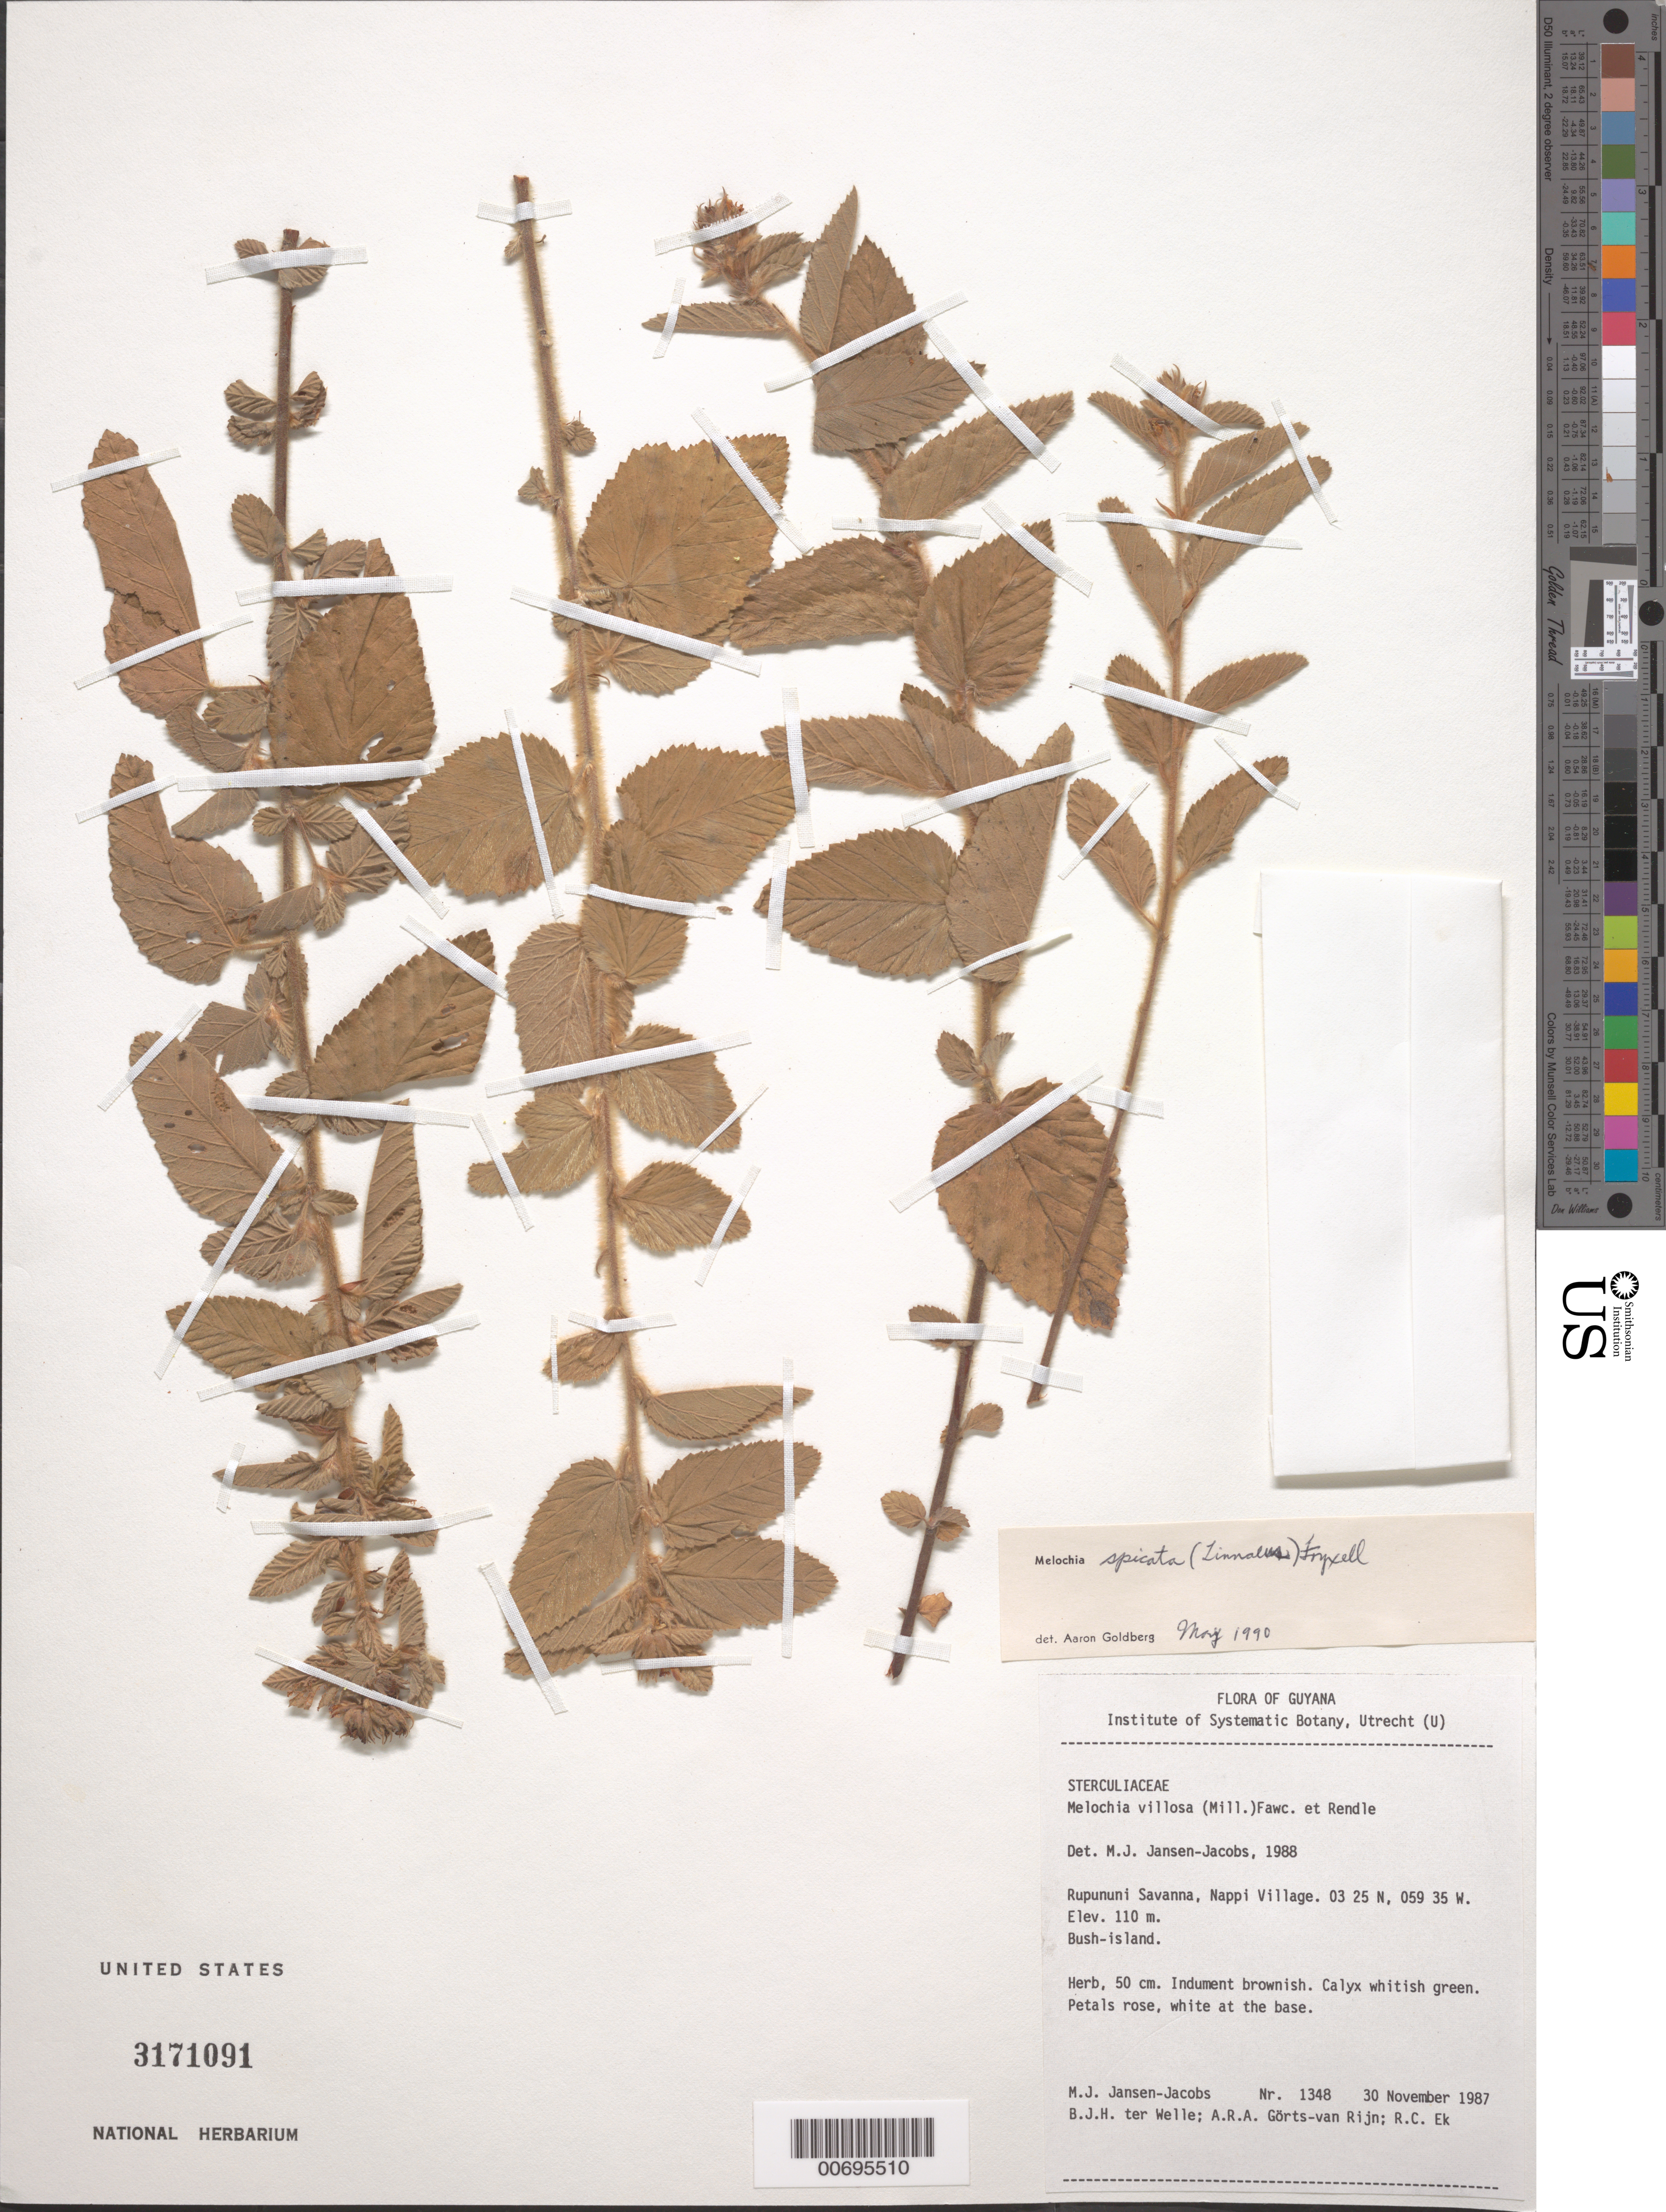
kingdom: Plantae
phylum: Tracheophyta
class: Magnoliopsida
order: Malvales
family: Malvaceae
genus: Melochia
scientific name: Melochia spicata var. spicata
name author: (L.) Fryxell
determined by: Dorr, L. J., (BOT), Smithsonian Institution - National Museum of Natural History (UNITED STATES)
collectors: M. J. Jansen-Jacobs, B. Welle, A. .R. A. Görts-van Rijn & R. C. Ek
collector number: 1348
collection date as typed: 30-Nov-87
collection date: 1987-11-30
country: Guyana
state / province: U. Takutu-U. Essequibo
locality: Nappi Village, Rupununi Savanna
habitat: Bush island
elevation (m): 110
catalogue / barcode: US 3171091